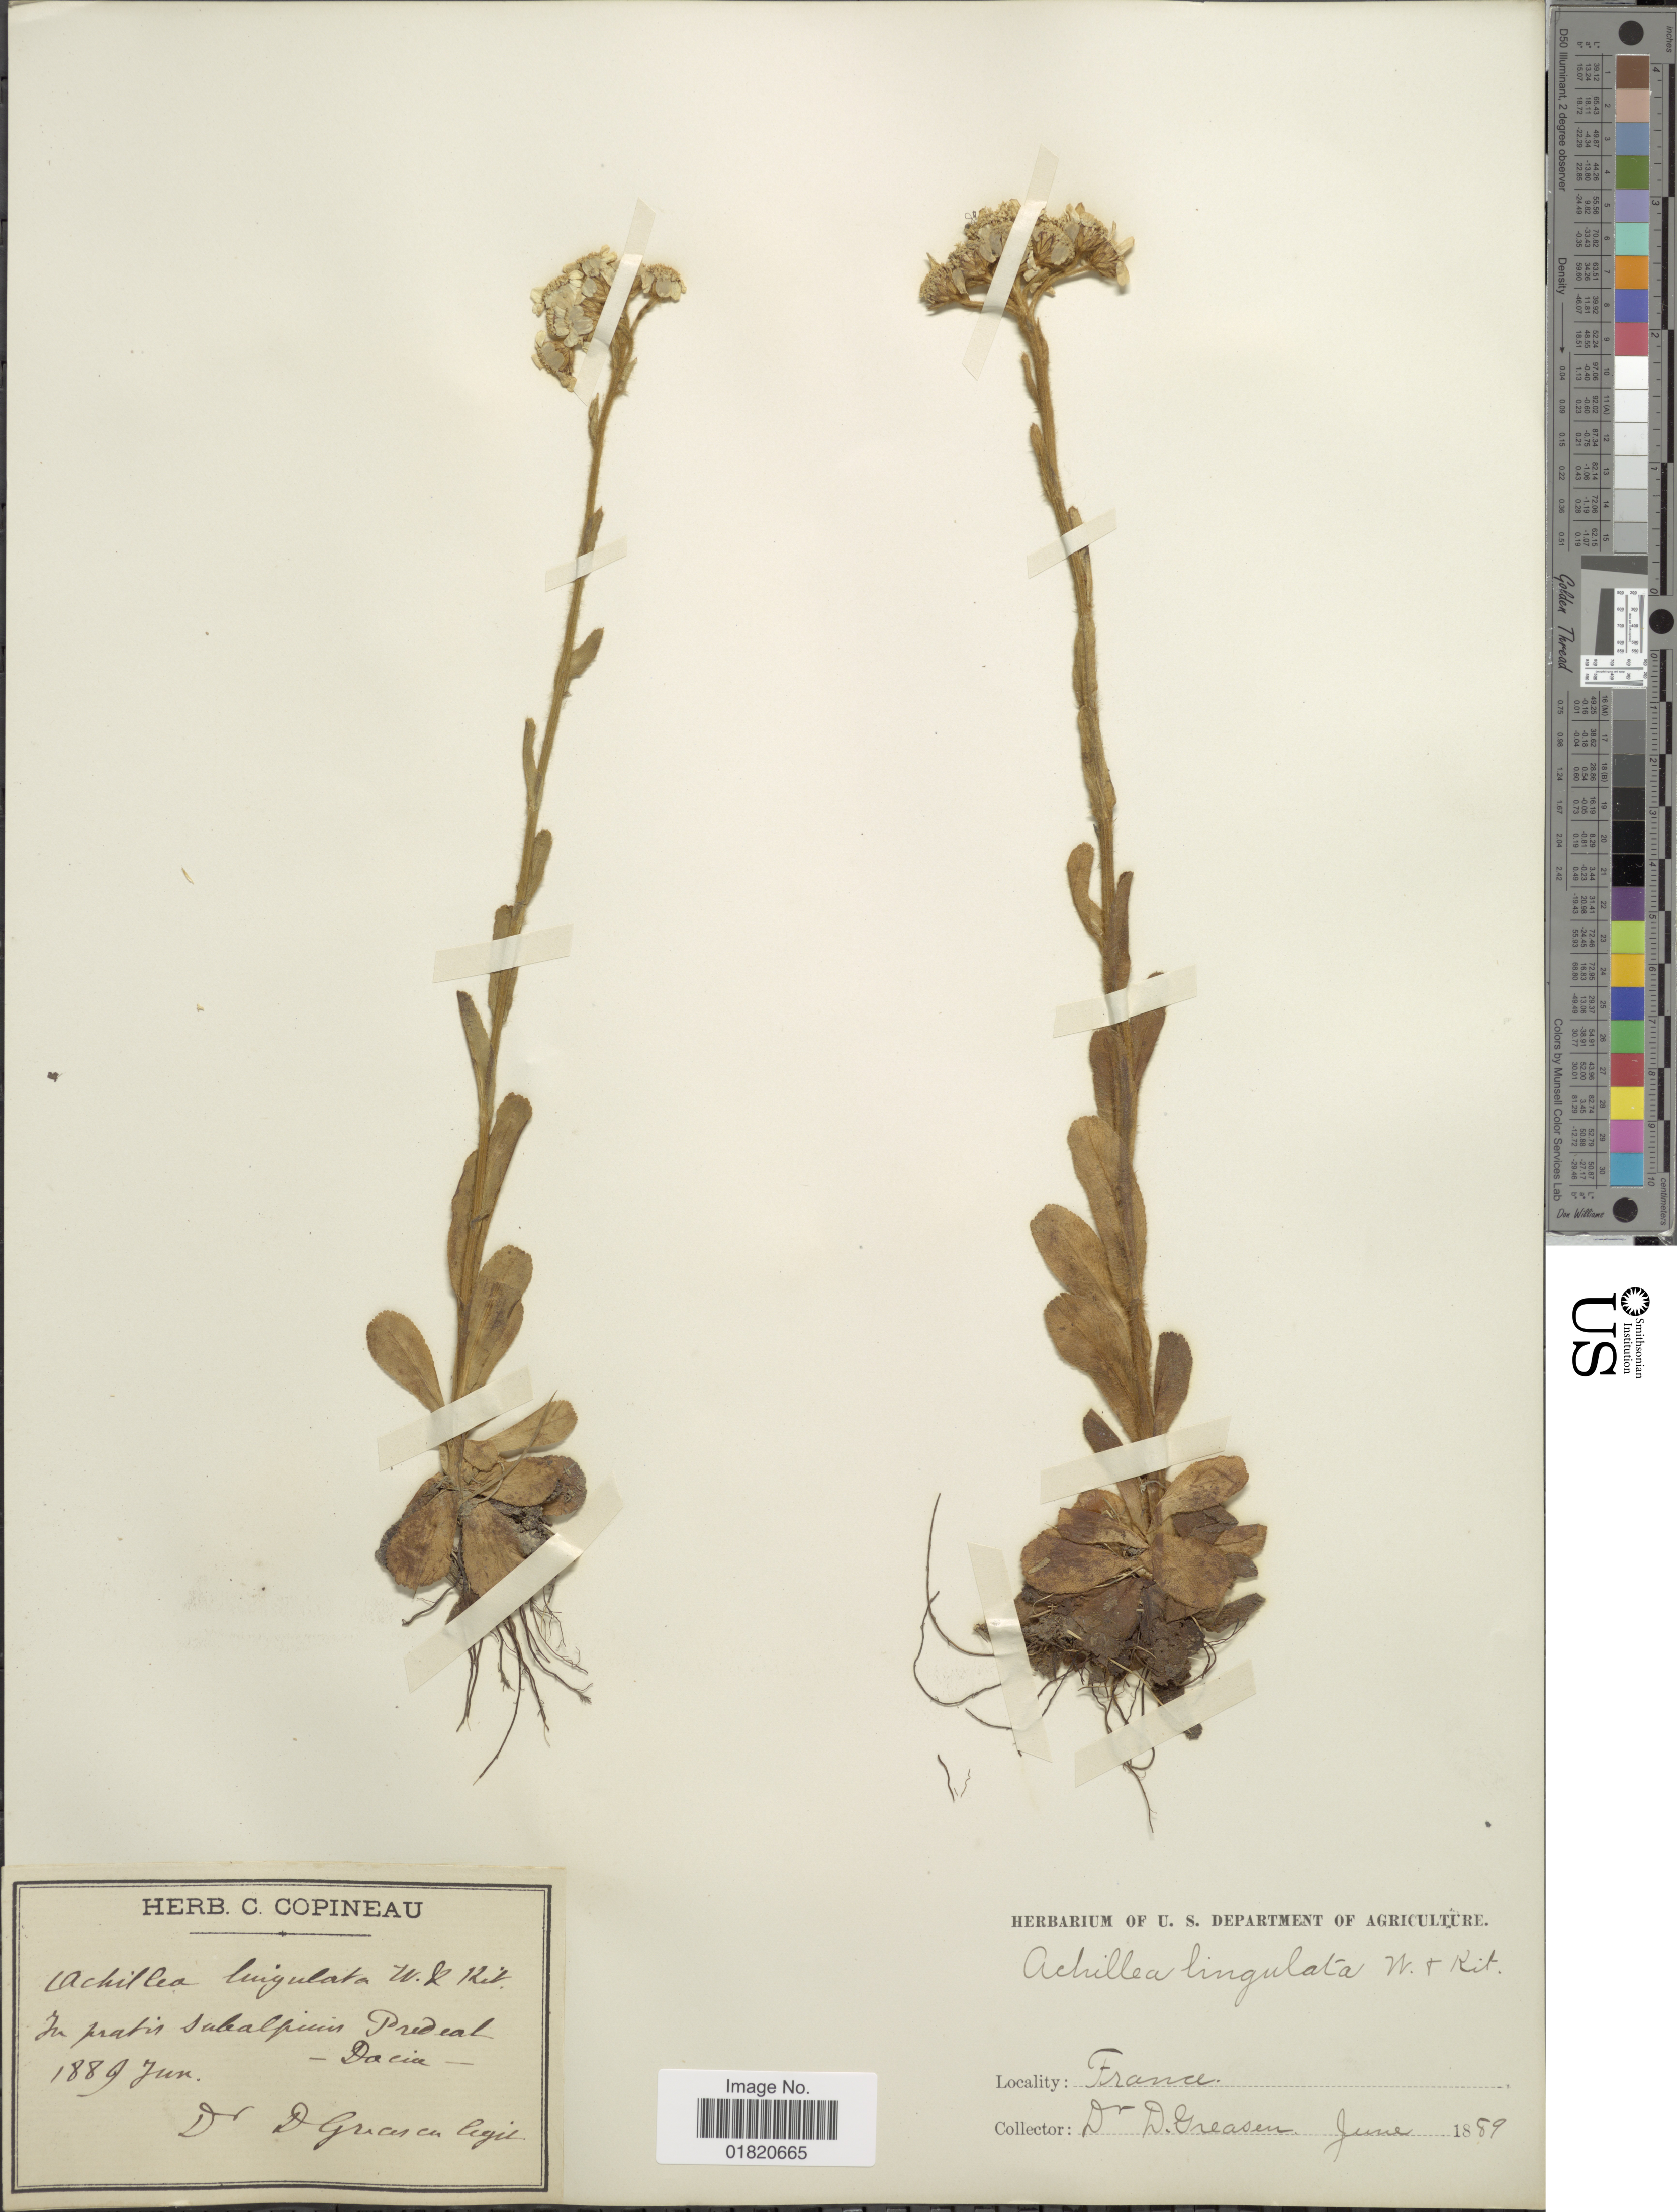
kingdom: Plantae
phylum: Tracheophyta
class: Magnoliopsida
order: Asterales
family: Asteraceae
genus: Achillea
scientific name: Achillea lingulata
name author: Waldst. & Kit.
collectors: D. Grecescu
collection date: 1889-06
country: France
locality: In pratis subalpinis Predeal - Dacia